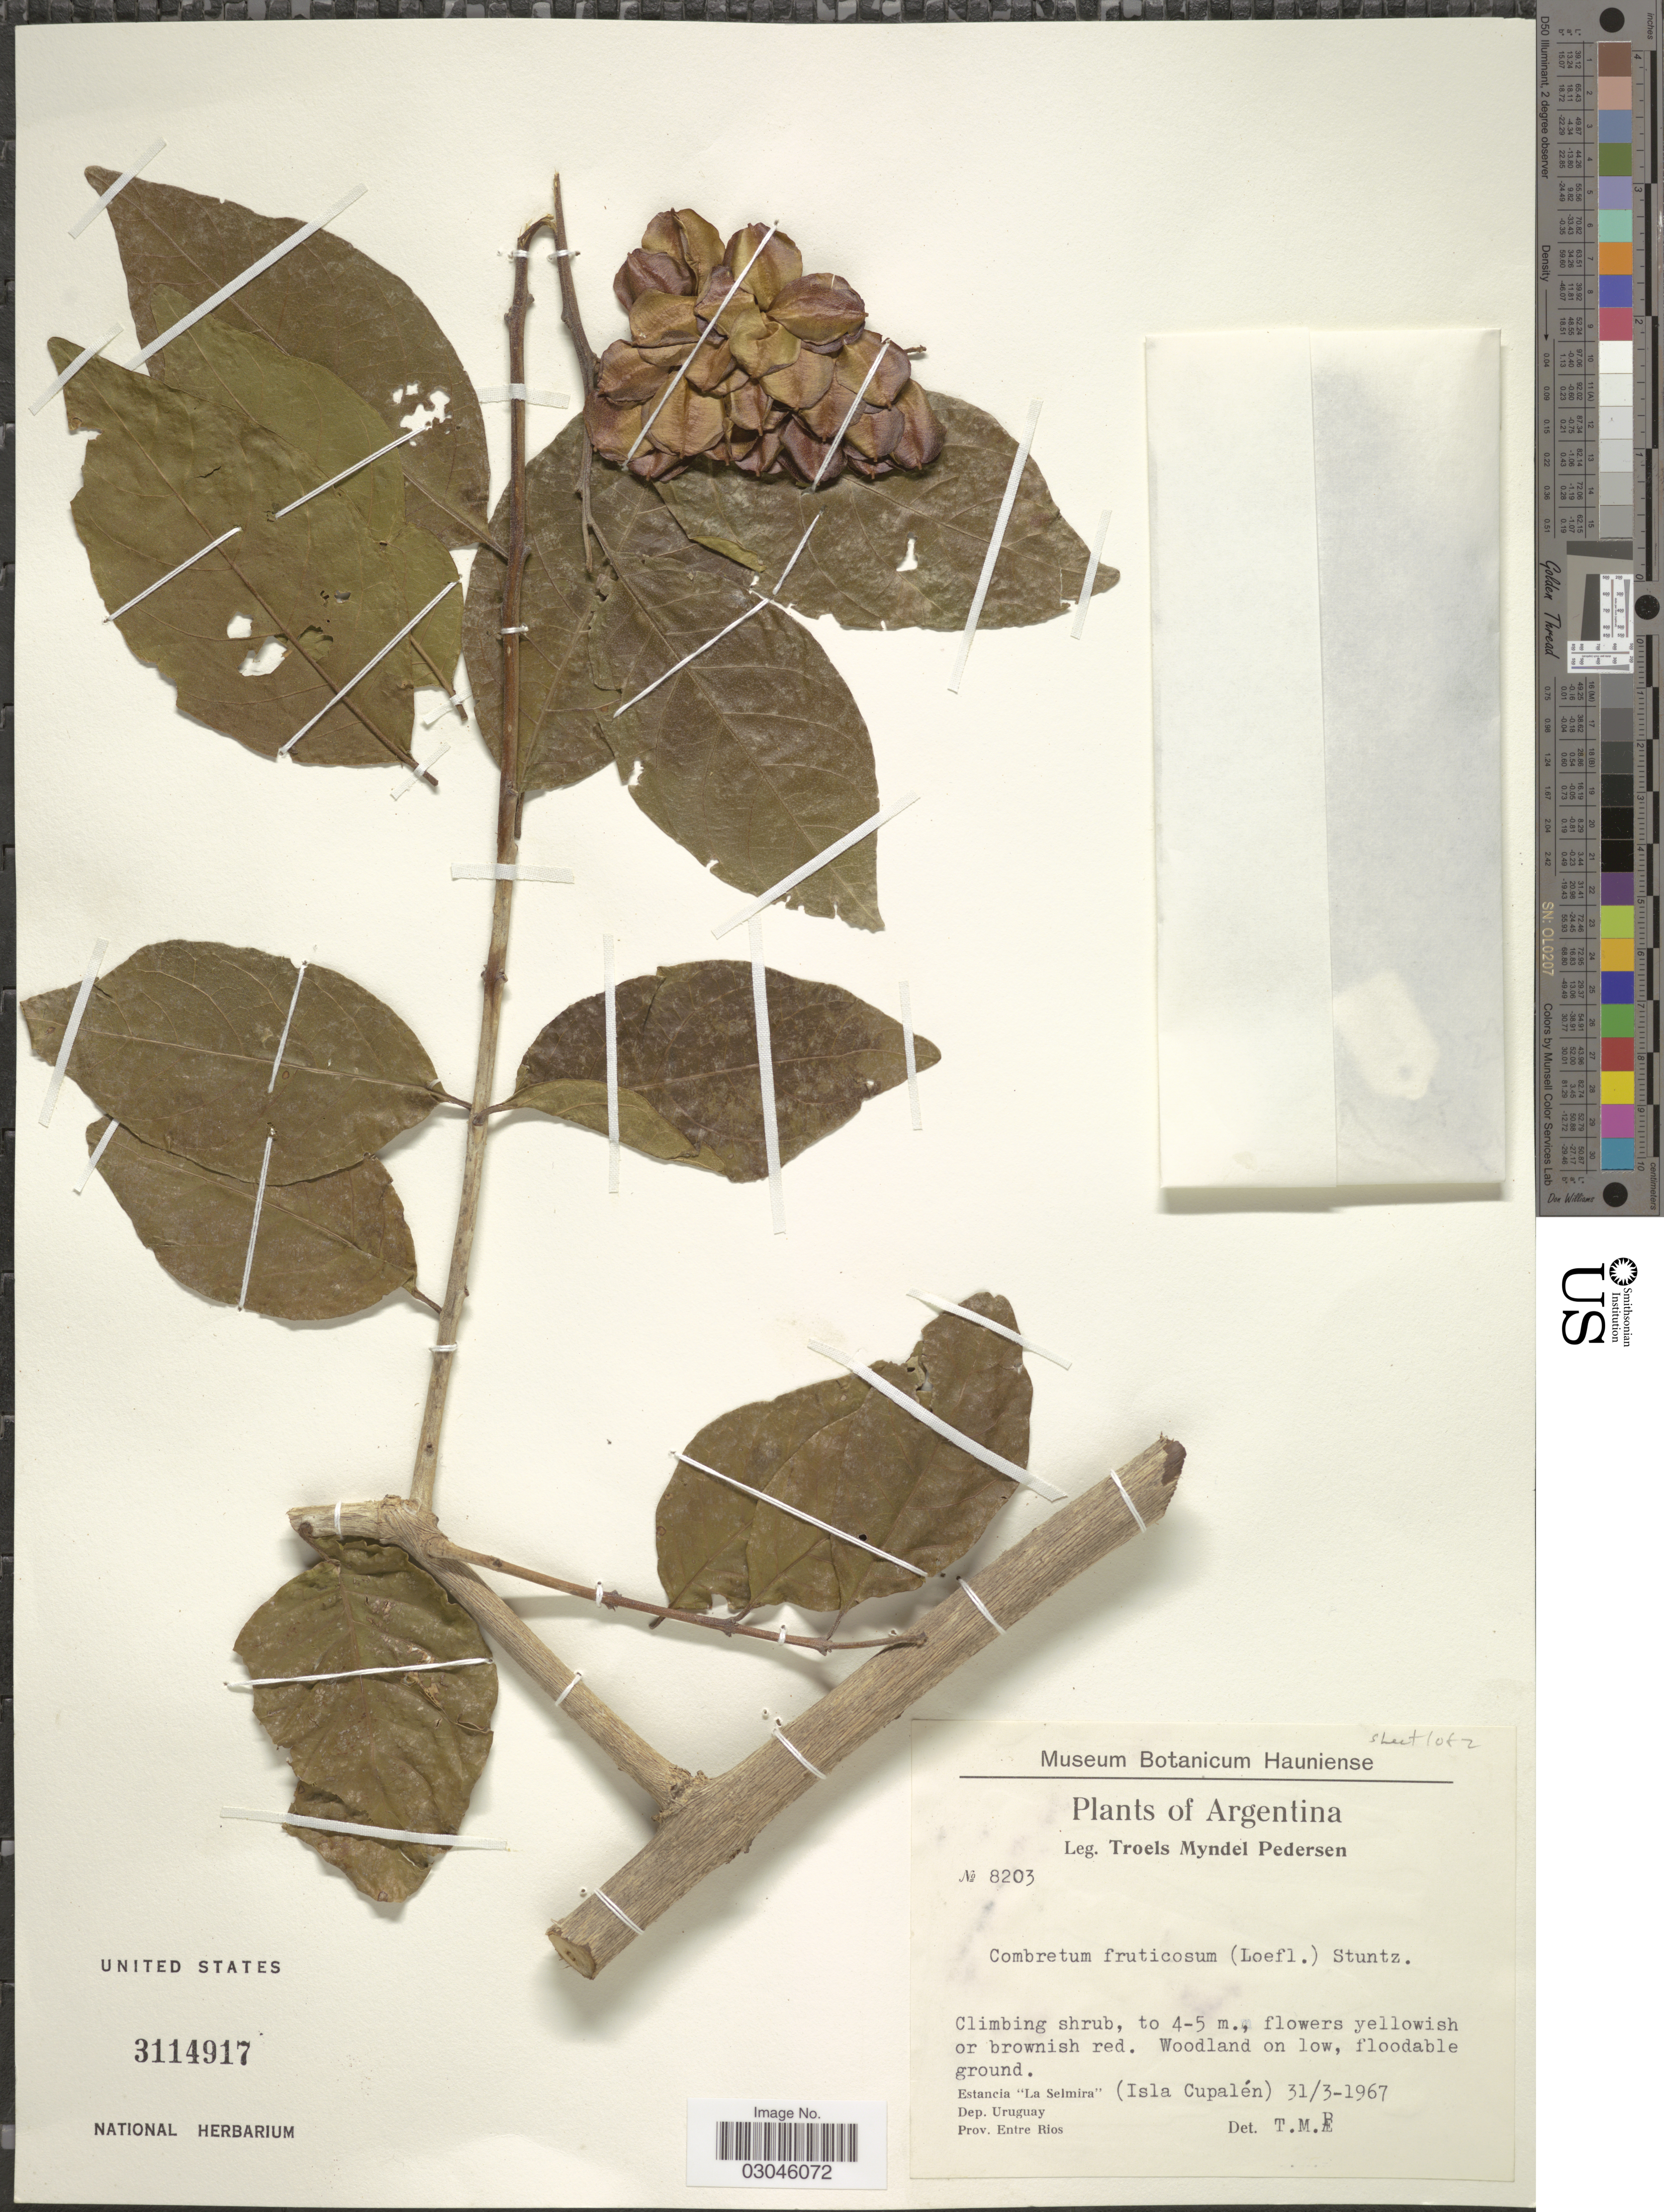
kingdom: Plantae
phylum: Tracheophyta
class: Magnoliopsida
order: Myrtales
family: Combretaceae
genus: Combretum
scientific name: Combretum fruticosum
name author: (Loefl.) Stuntz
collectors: T. Pederson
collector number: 8203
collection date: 1967-03-31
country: Argentina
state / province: Entre Rios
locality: Estancia "La Selmira". (Isla Cupalén). Dep. Uruguay.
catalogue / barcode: US 3114917